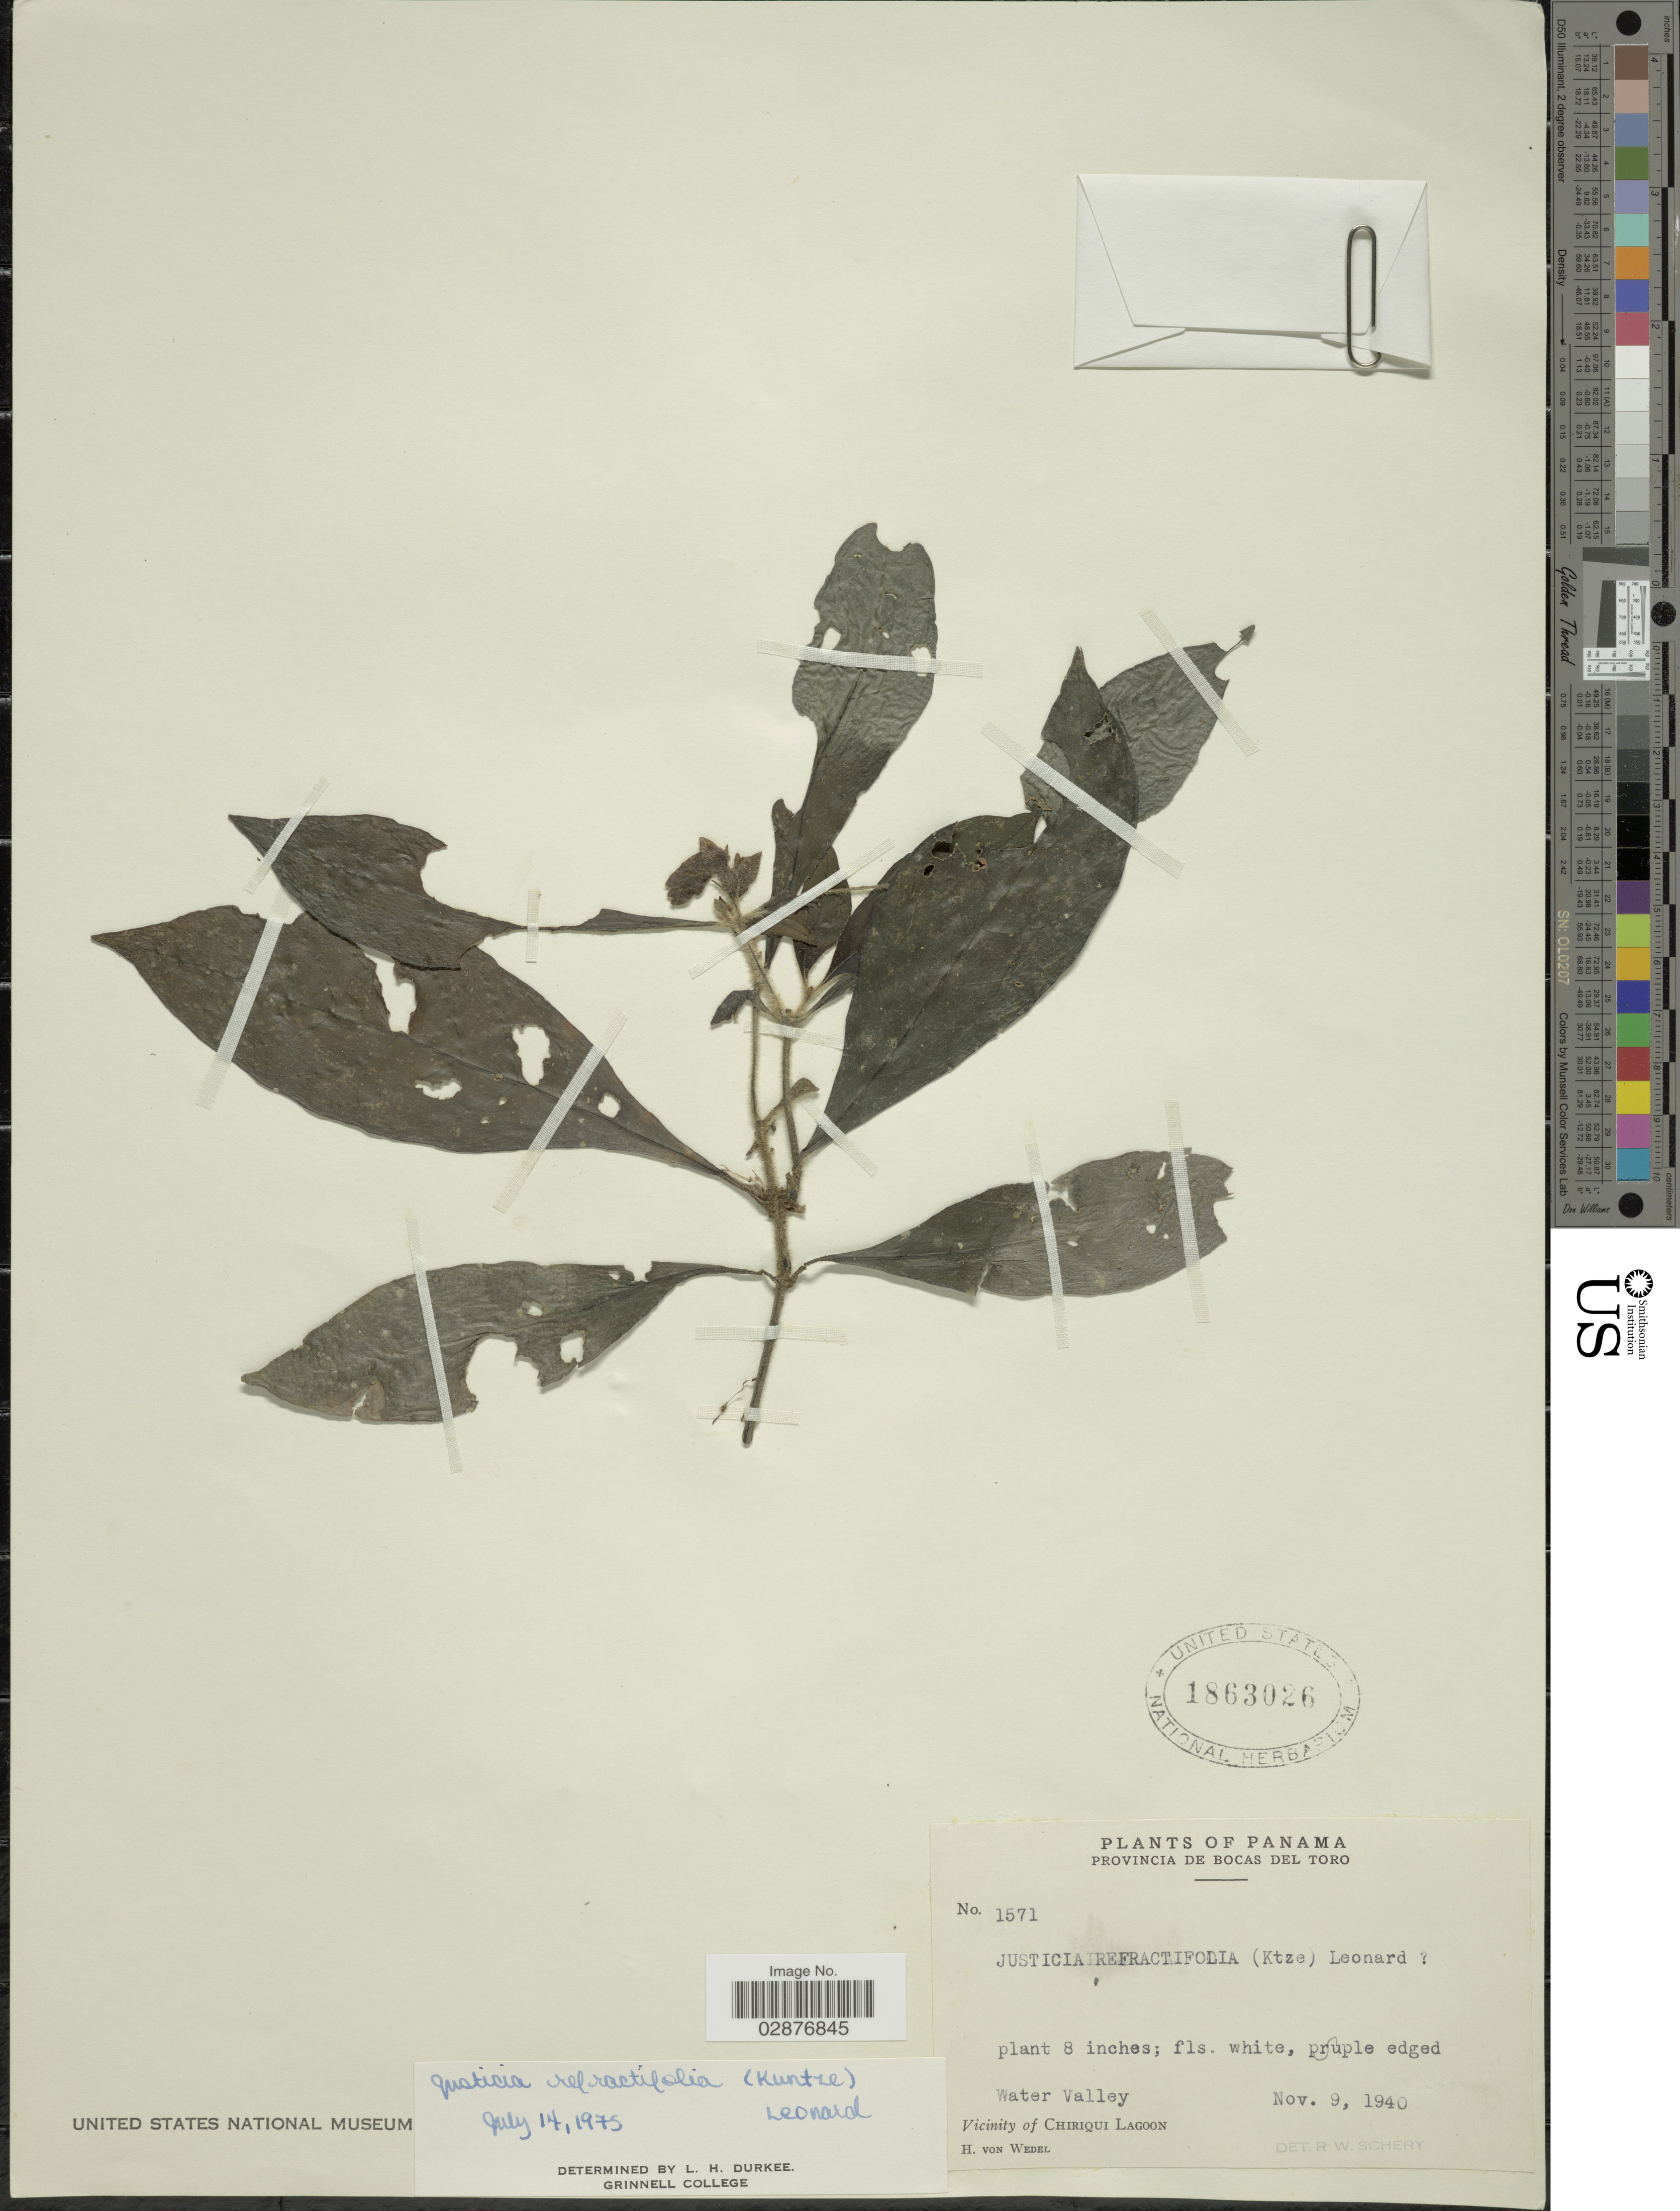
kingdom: Plantae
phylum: Tracheophyta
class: Magnoliopsida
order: Lamiales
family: Acanthaceae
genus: Justicia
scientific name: Justicia refractifolia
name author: (Kuntze) Leonard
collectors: H. von Wedel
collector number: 1571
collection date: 1940-11-09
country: Panama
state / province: Bocas del Toro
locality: Water Valley, Vicinity of Chiriqui Lagoon.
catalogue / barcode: US 1863026